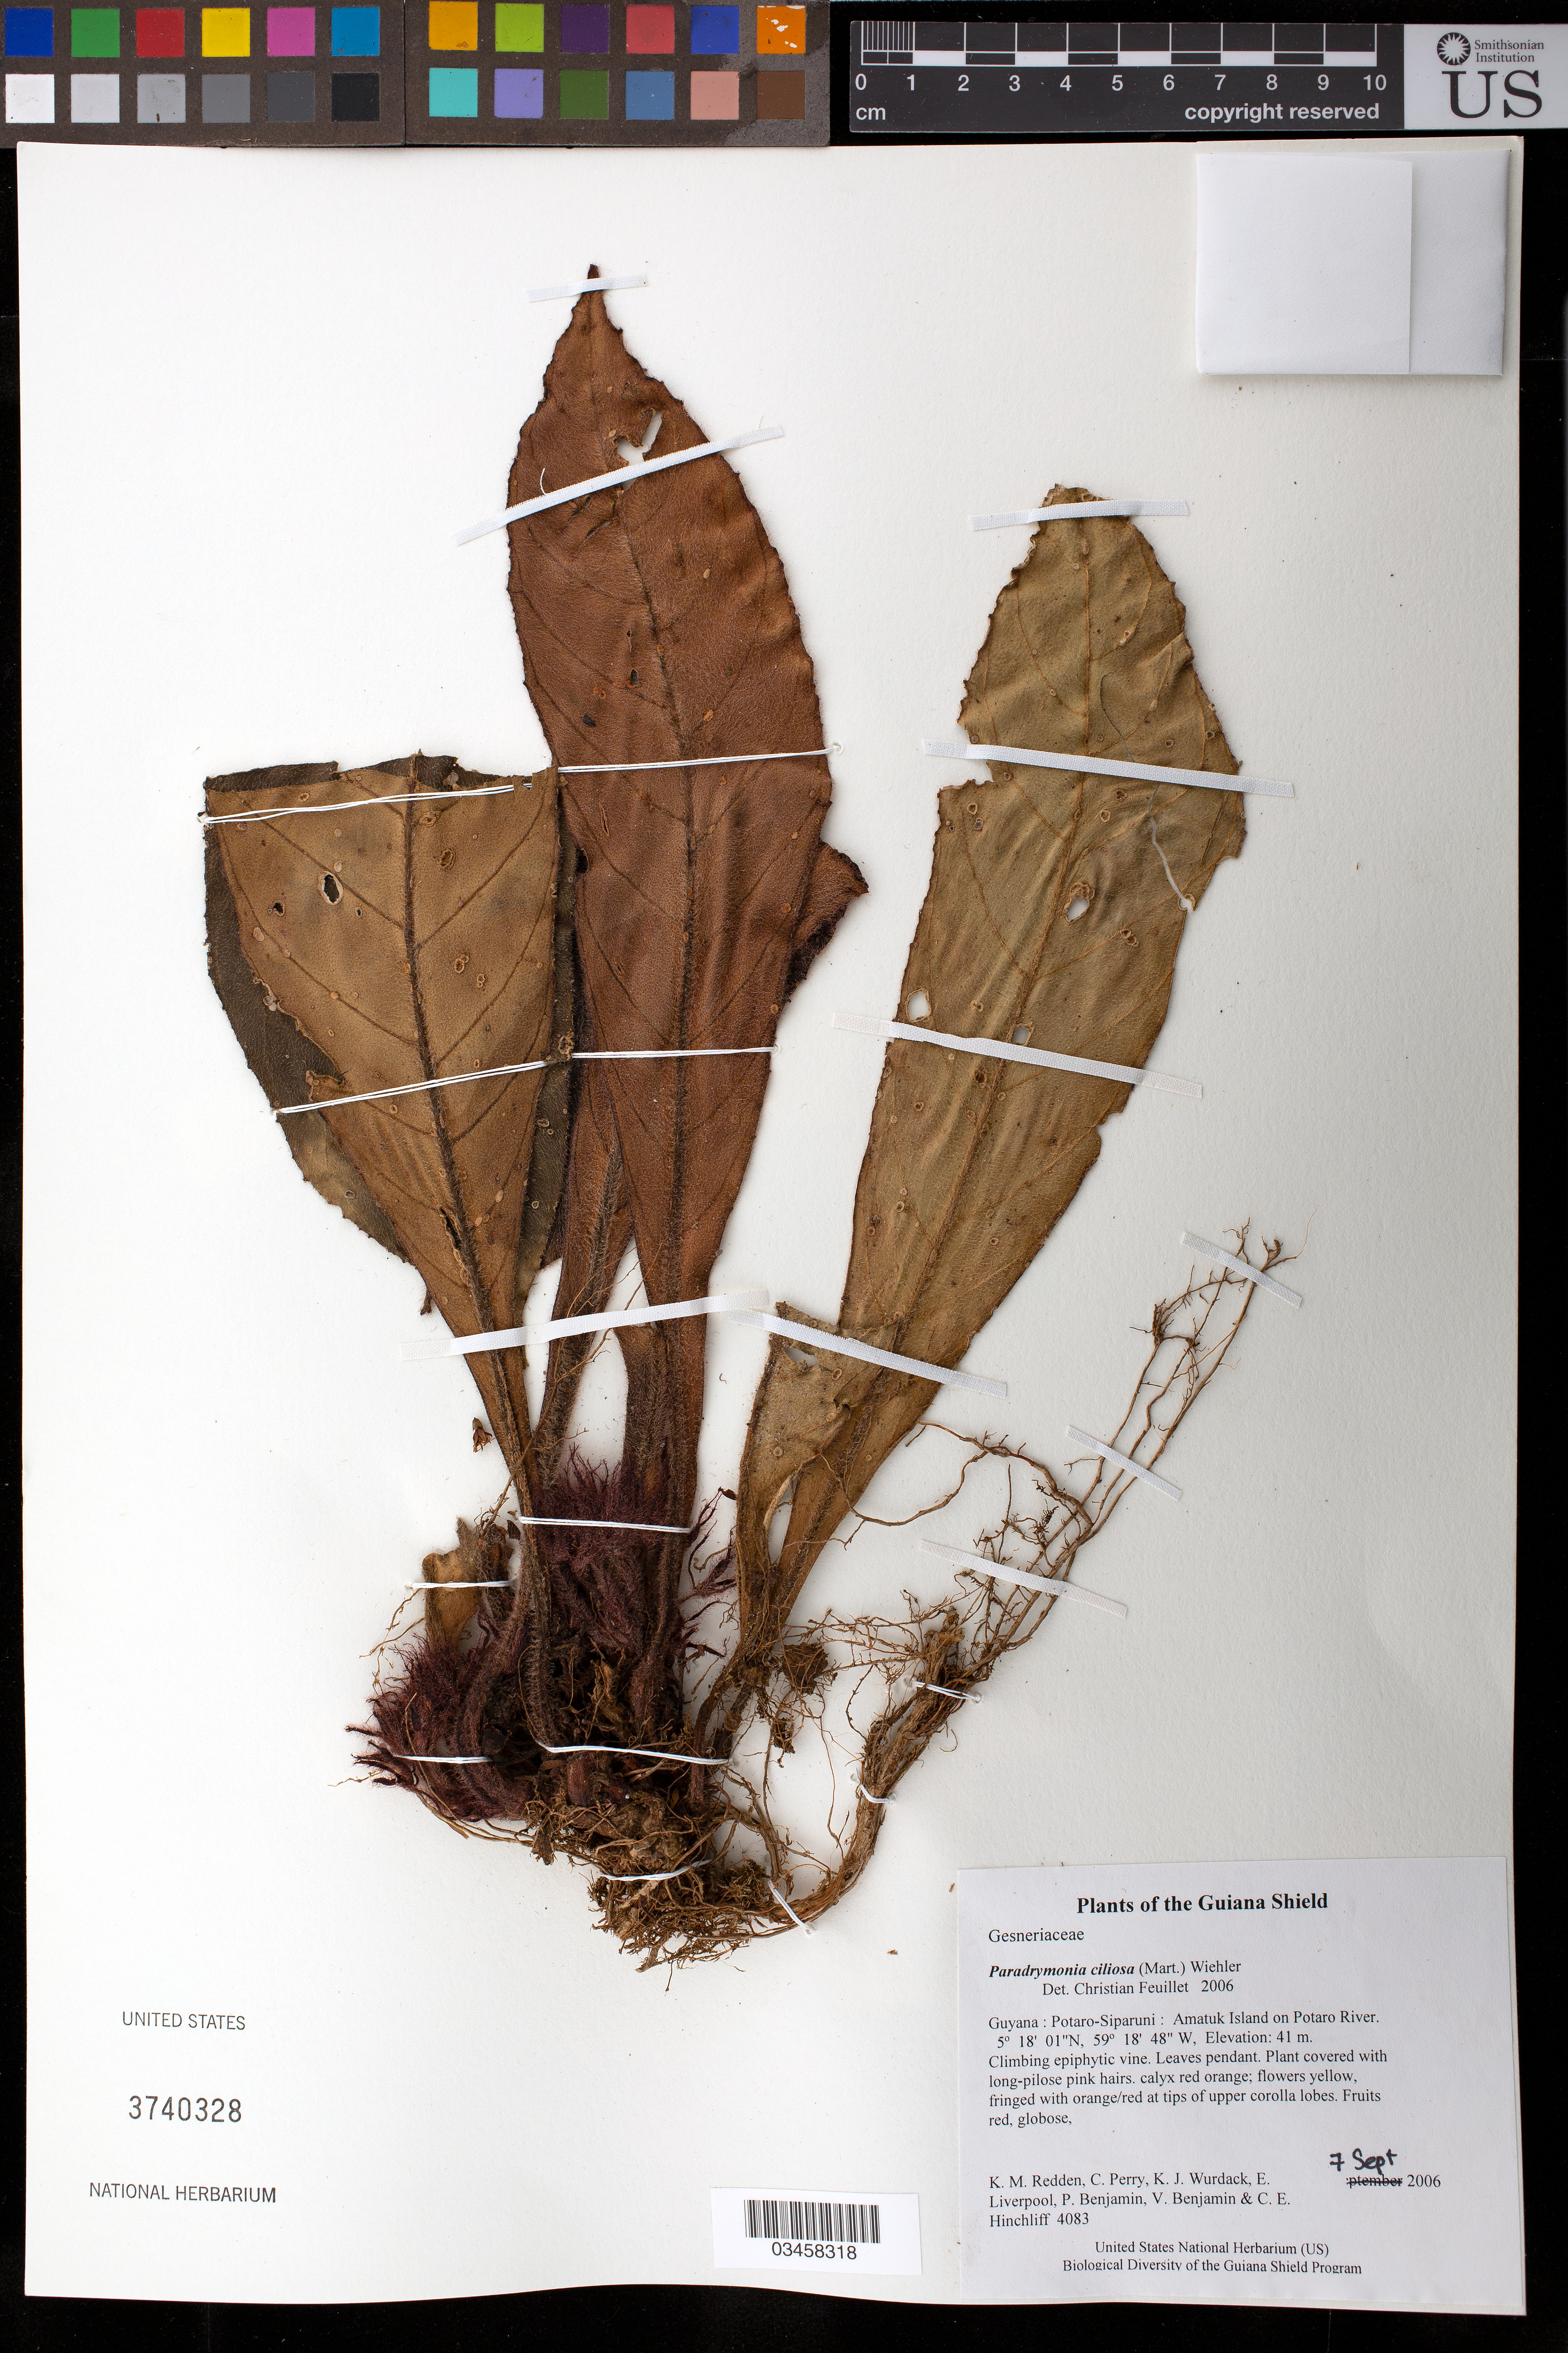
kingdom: Plantae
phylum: Tracheophyta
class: Magnoliopsida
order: Lamiales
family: Gesneriaceae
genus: Paradrymonia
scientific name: Paradrymonia ciliosa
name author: (Mart.) Wiehler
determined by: Feuillet, C.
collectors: K. M. Redden, C. Perry, K. Wurdack, E. Liverpool, P. Benjamin, V. Benjamin & C. E. Hinchliff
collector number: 4083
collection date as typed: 7 September 2006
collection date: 2006-09-07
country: Guyana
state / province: Potaro-Siparuni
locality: Amatuk Island on Potaro River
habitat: Riparian forest with white sand and large boulders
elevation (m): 41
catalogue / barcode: US 3740328